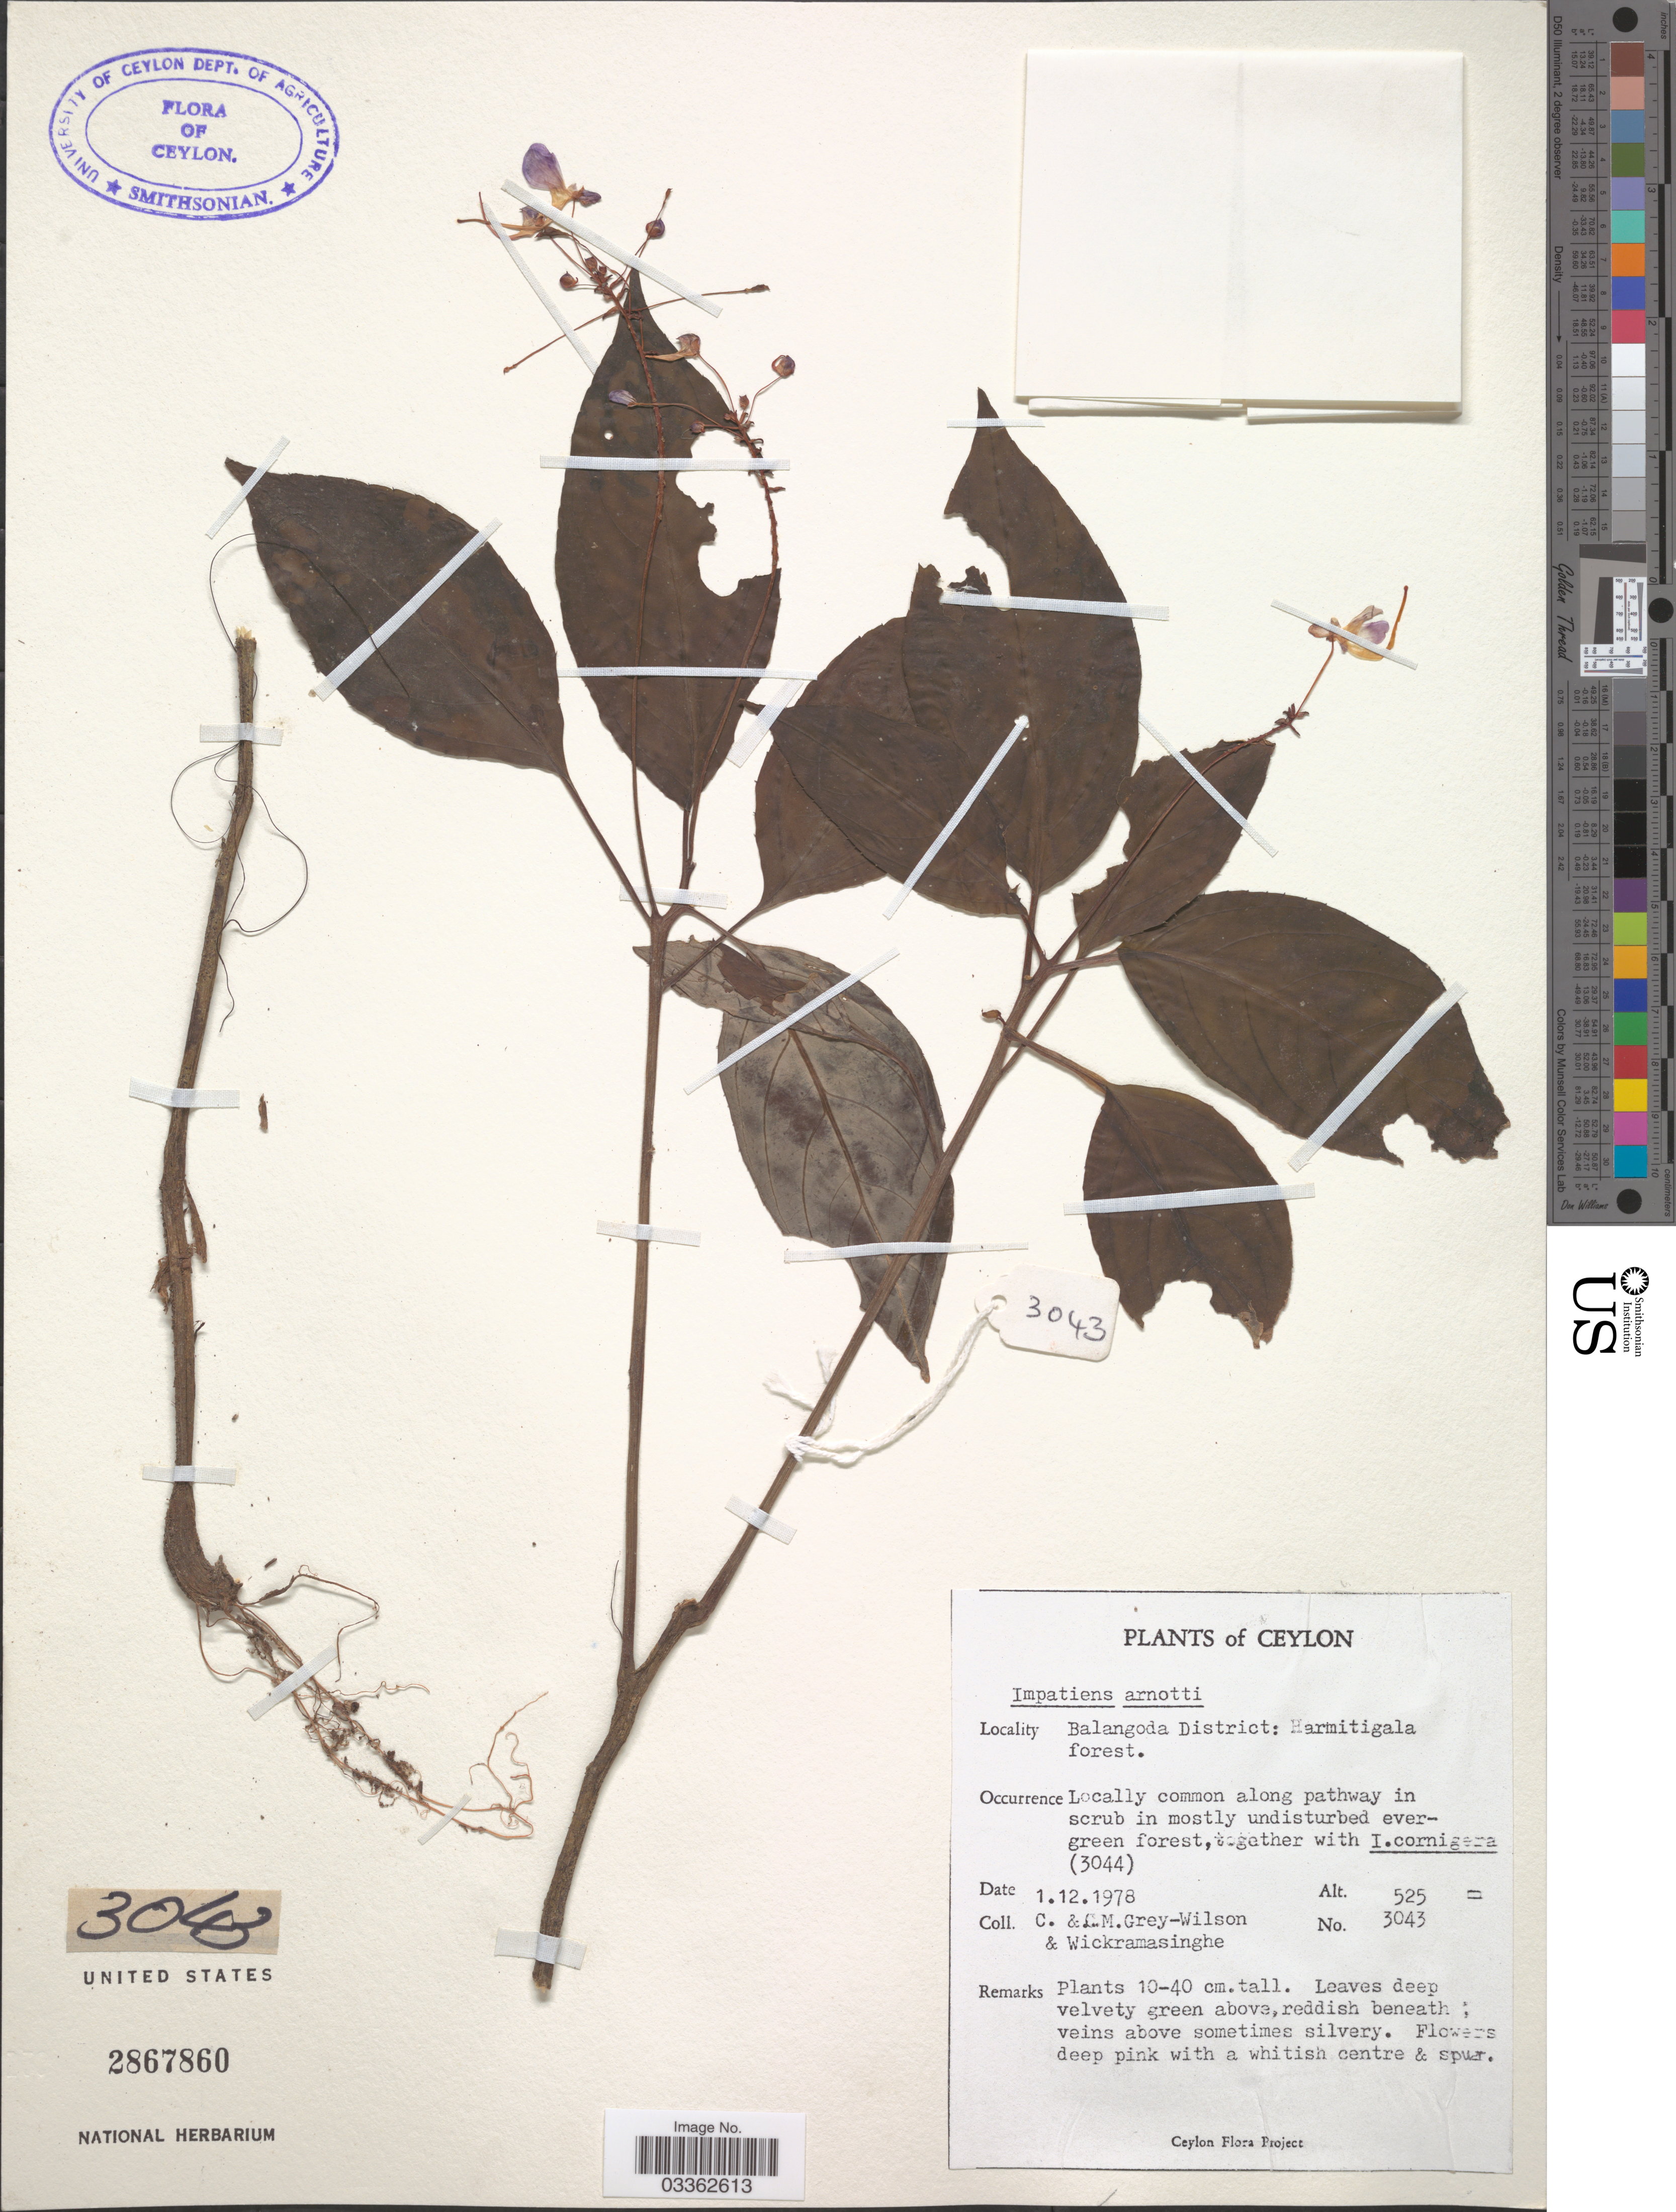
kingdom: Plantae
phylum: Tracheophyta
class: Magnoliopsida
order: Ericales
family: Balsaminaceae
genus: Impatiens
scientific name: Impatiens arnottii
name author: Thwaites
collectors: C. Grey-Wilson & C. Grey-Wilson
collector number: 3043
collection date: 1978-12-01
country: Sri Lanka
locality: Ceylon. Balangoda District: Harmitigala forest.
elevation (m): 525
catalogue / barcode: US 2867860